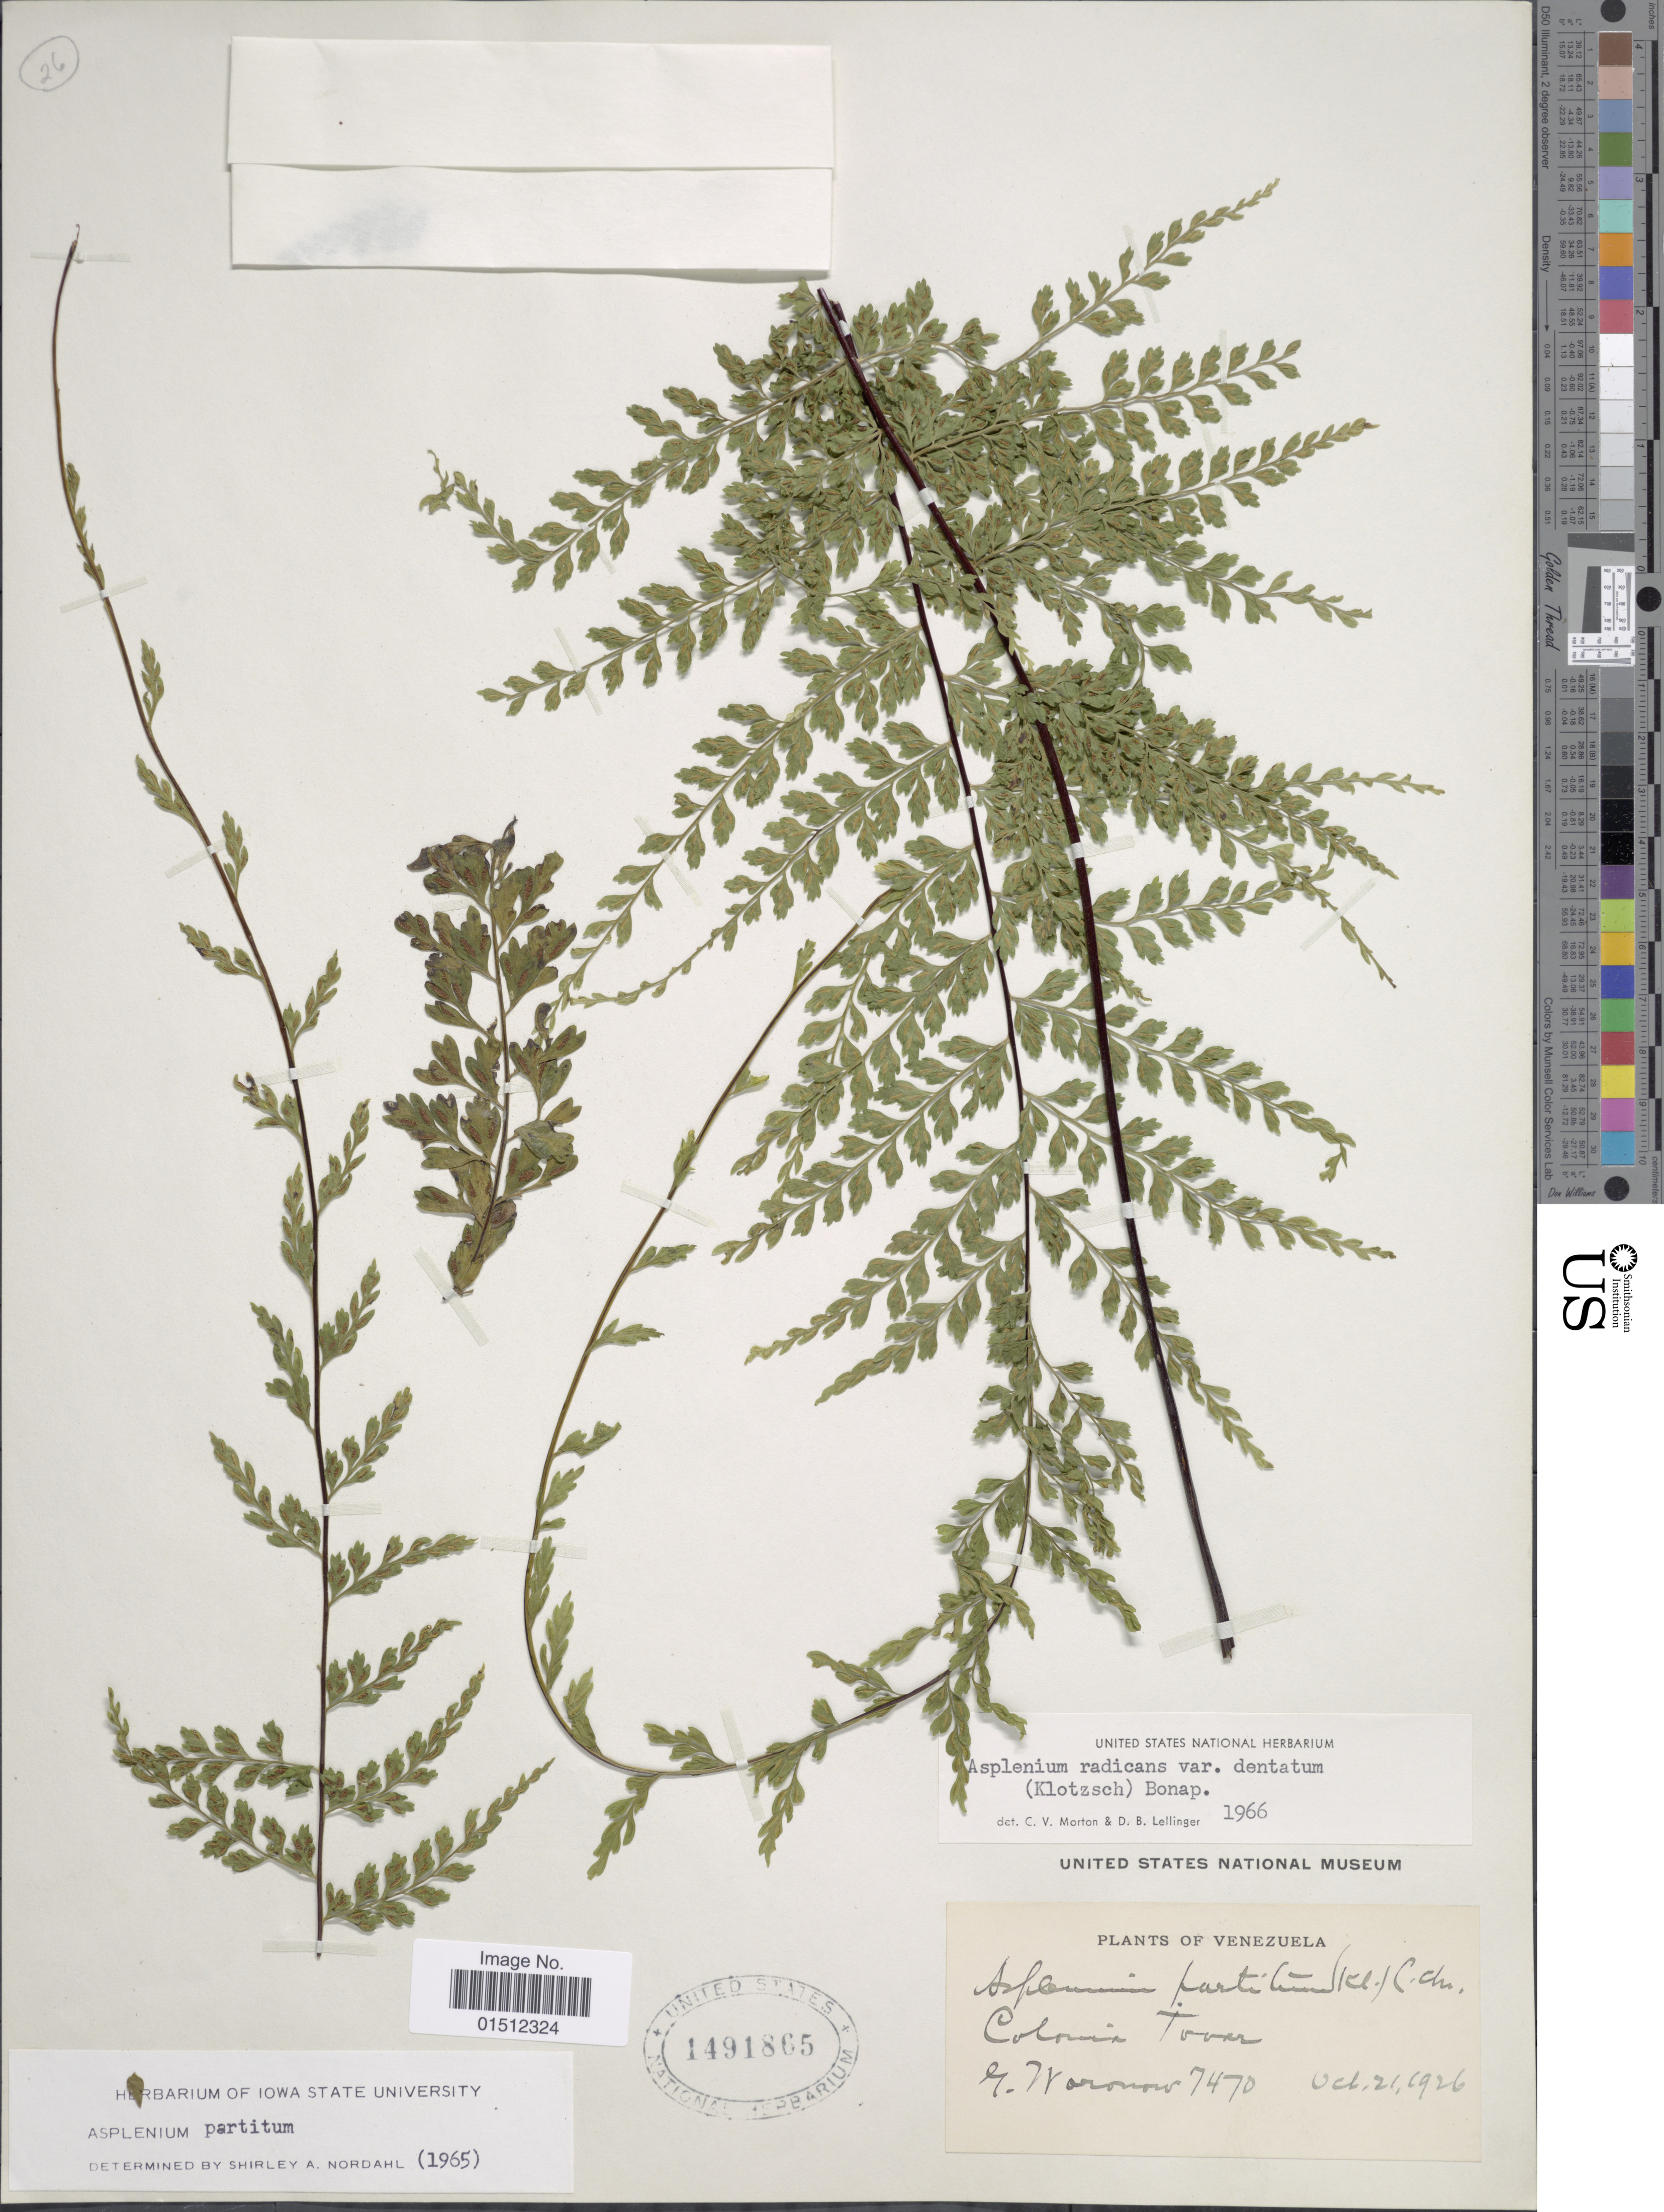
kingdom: Plantae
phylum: Tracheophyta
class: Polypodiopsida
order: Polypodiales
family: Aspleniaceae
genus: Asplenium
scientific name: Asplenium radicans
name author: L.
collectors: G. Woronow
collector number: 7470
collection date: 1926-10-21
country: Venezuela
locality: Colonia Tovar, Venezuela.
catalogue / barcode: US 1491865